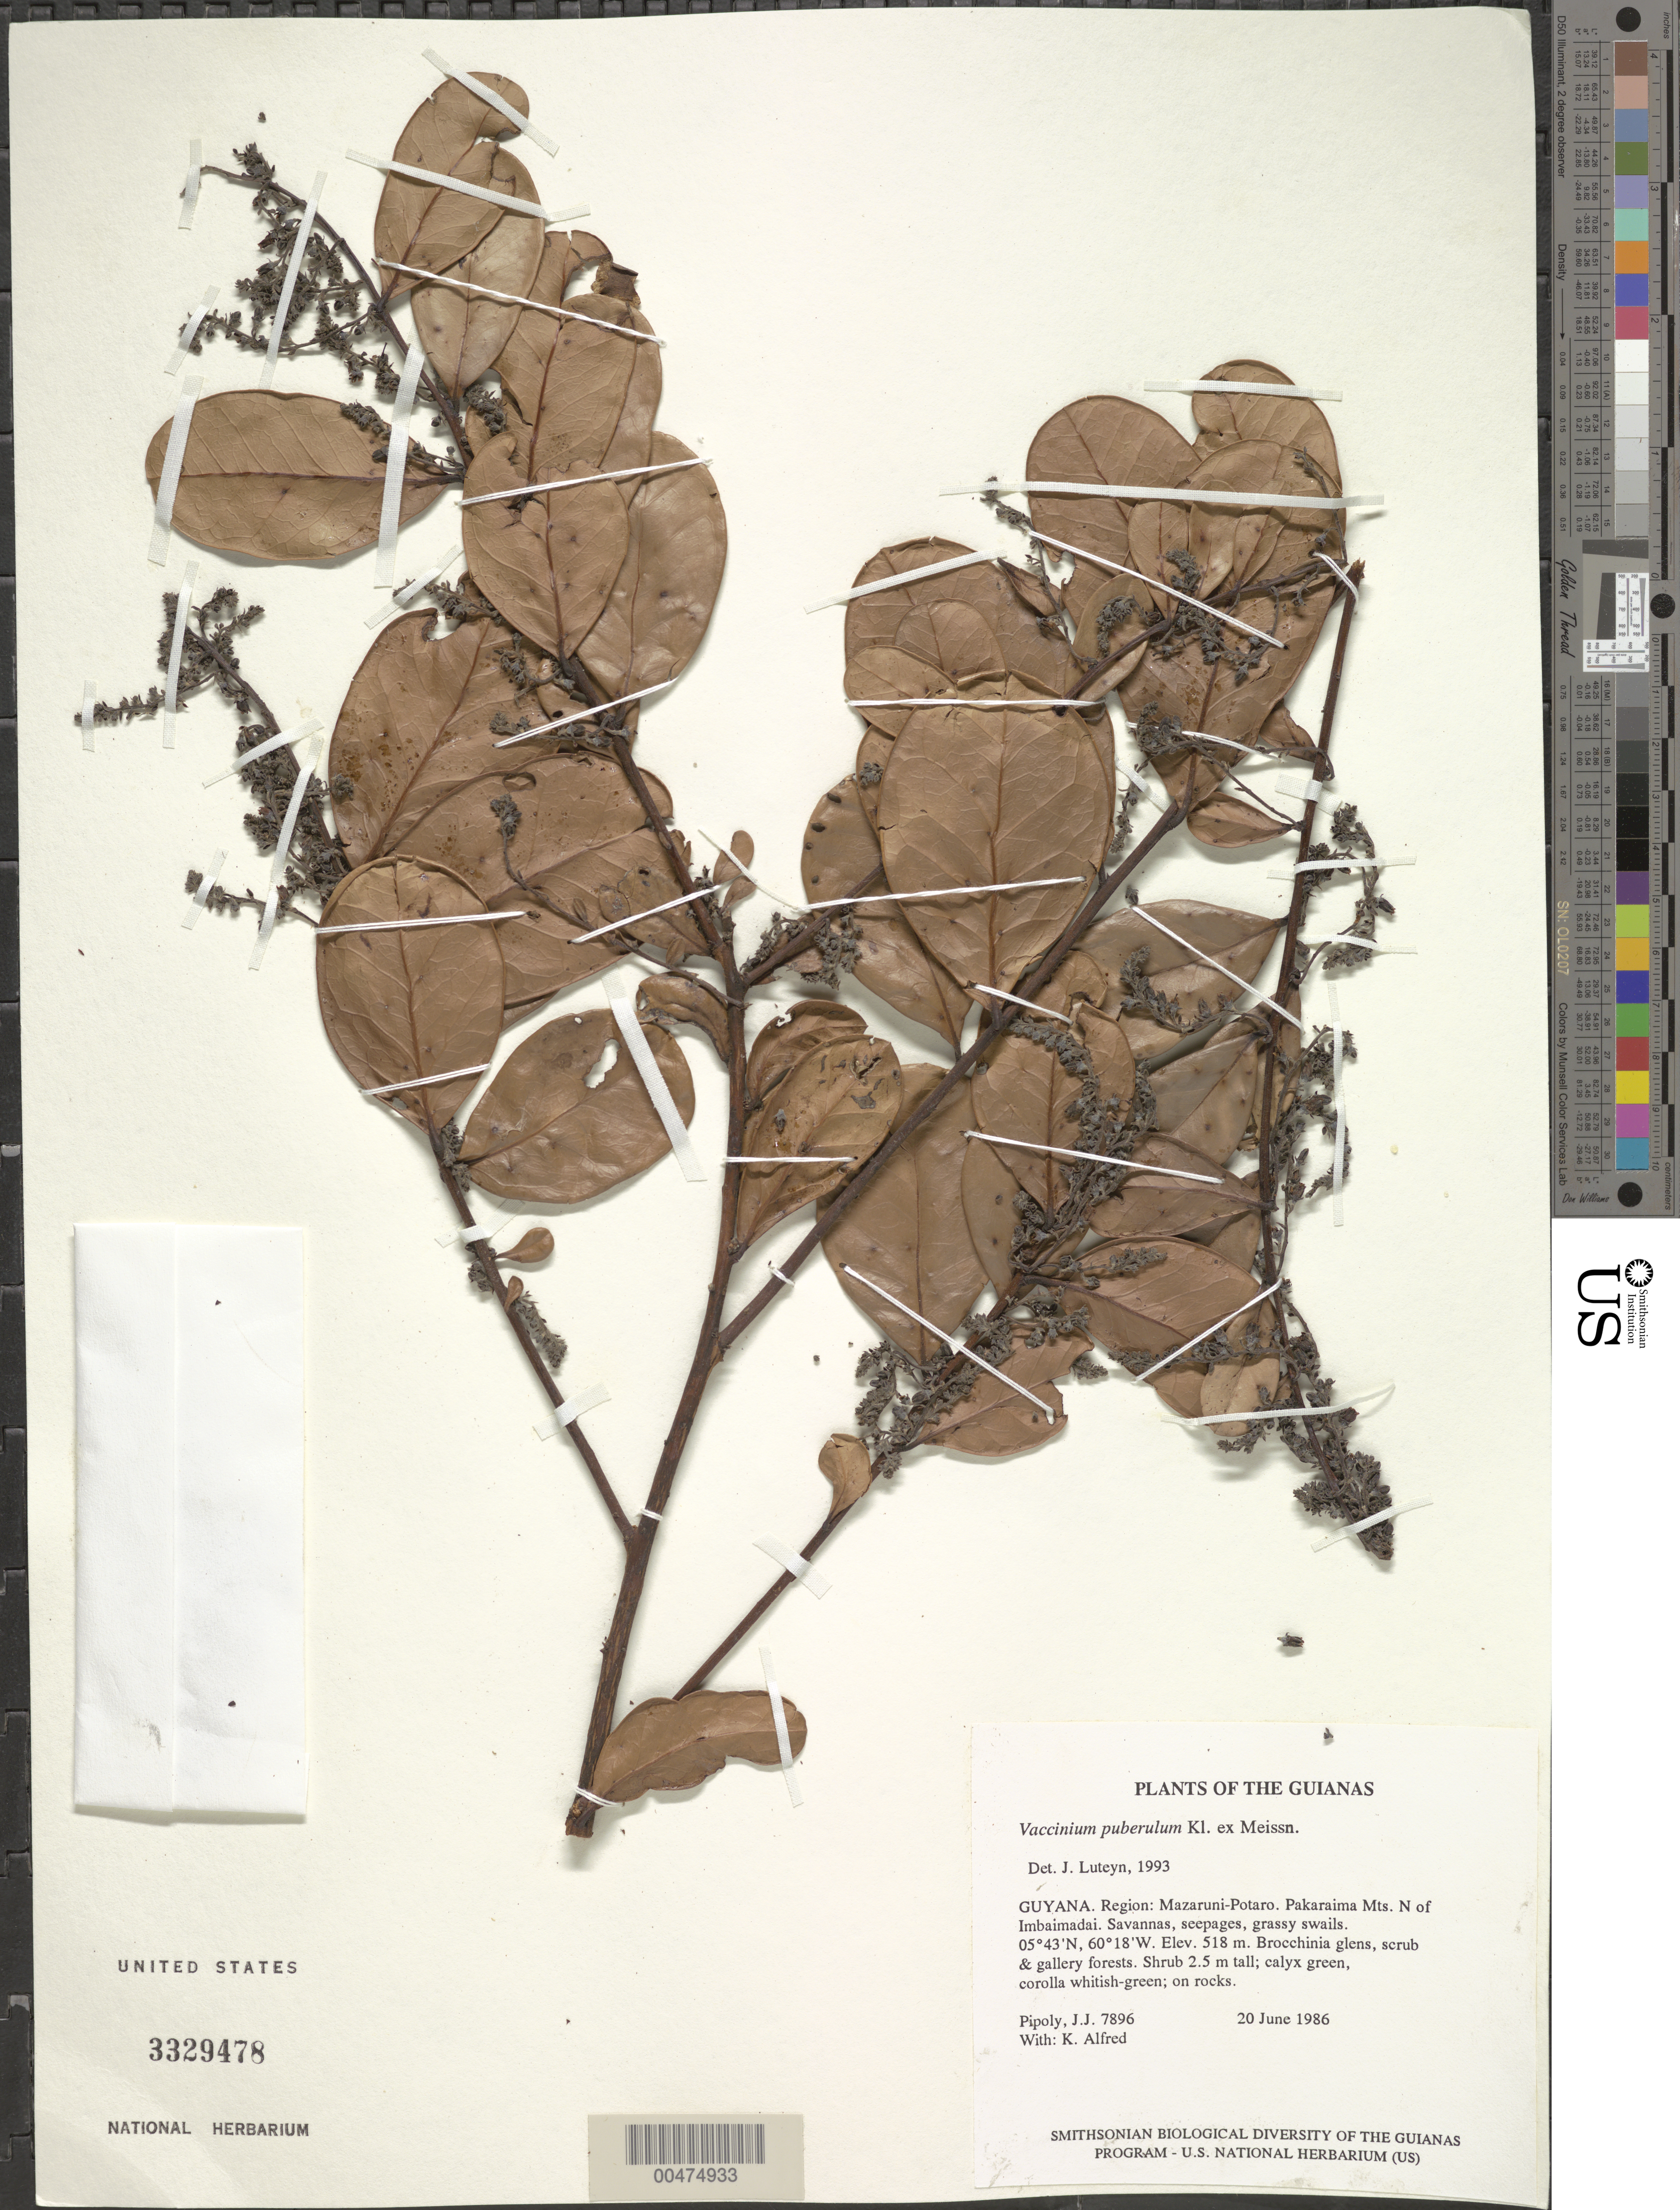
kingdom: Plantae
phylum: Tracheophyta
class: Magnoliopsida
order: Ericales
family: Ericaceae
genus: Vaccinium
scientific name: Vaccinium puberulum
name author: Klotzsch ex Meisn.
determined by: Luteyn, J. L.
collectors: J. J. Pipoly & K. Alfred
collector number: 7896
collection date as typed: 20 June 1986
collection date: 1986-06-20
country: Guyana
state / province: Cuyuni-Mazaruni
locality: Pakaraima Mts. N of Imbaimadai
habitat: Savannas, seepages, grassy swails, Brocchinia glens, scrub & gallery forests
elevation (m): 518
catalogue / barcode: US 3329478